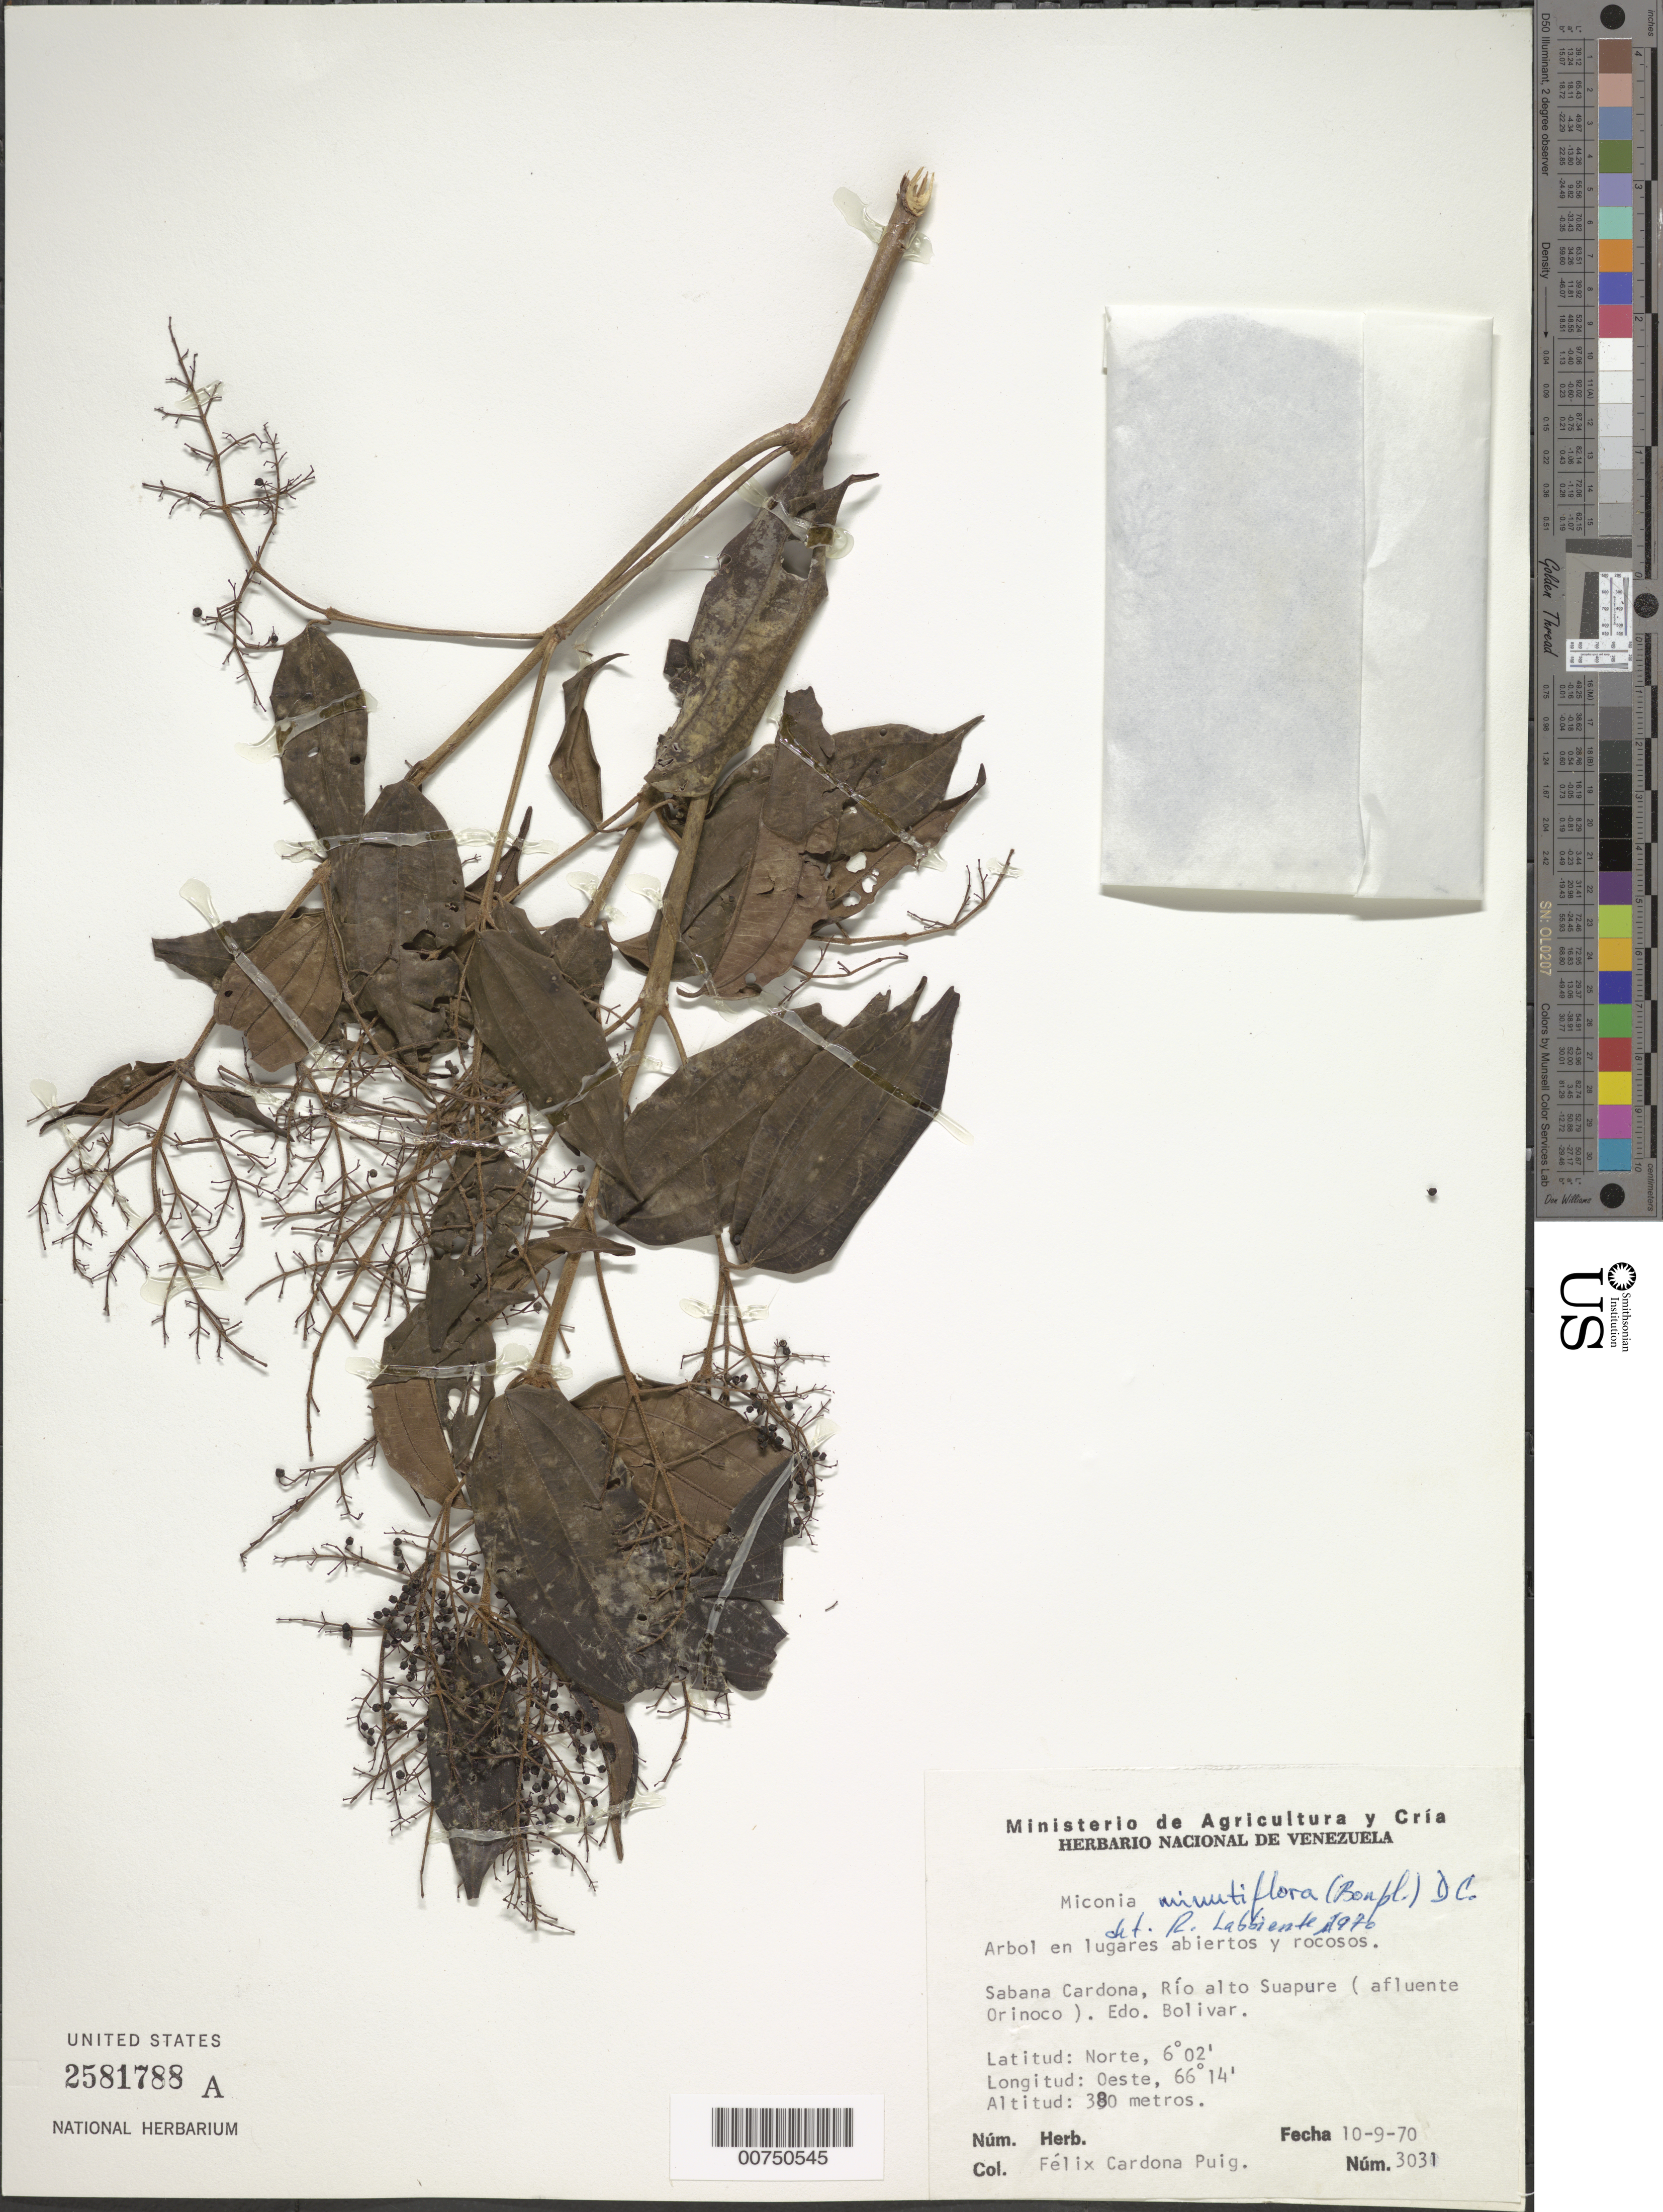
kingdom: Plantae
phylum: Tracheophyta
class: Magnoliopsida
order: Myrtales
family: Melastomataceae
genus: Miconia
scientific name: Miconia minutiflora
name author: (Bonpl.) DC.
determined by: Labbiente, R.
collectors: F. Cardona Puig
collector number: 3031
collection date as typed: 10-Sep-70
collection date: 1970-09-10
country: Venezuela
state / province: Bolívar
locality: Sabana Cardona, río alto Suapure (affluent Orinoco)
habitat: Rocky and open places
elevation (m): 380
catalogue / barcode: US 2581788A